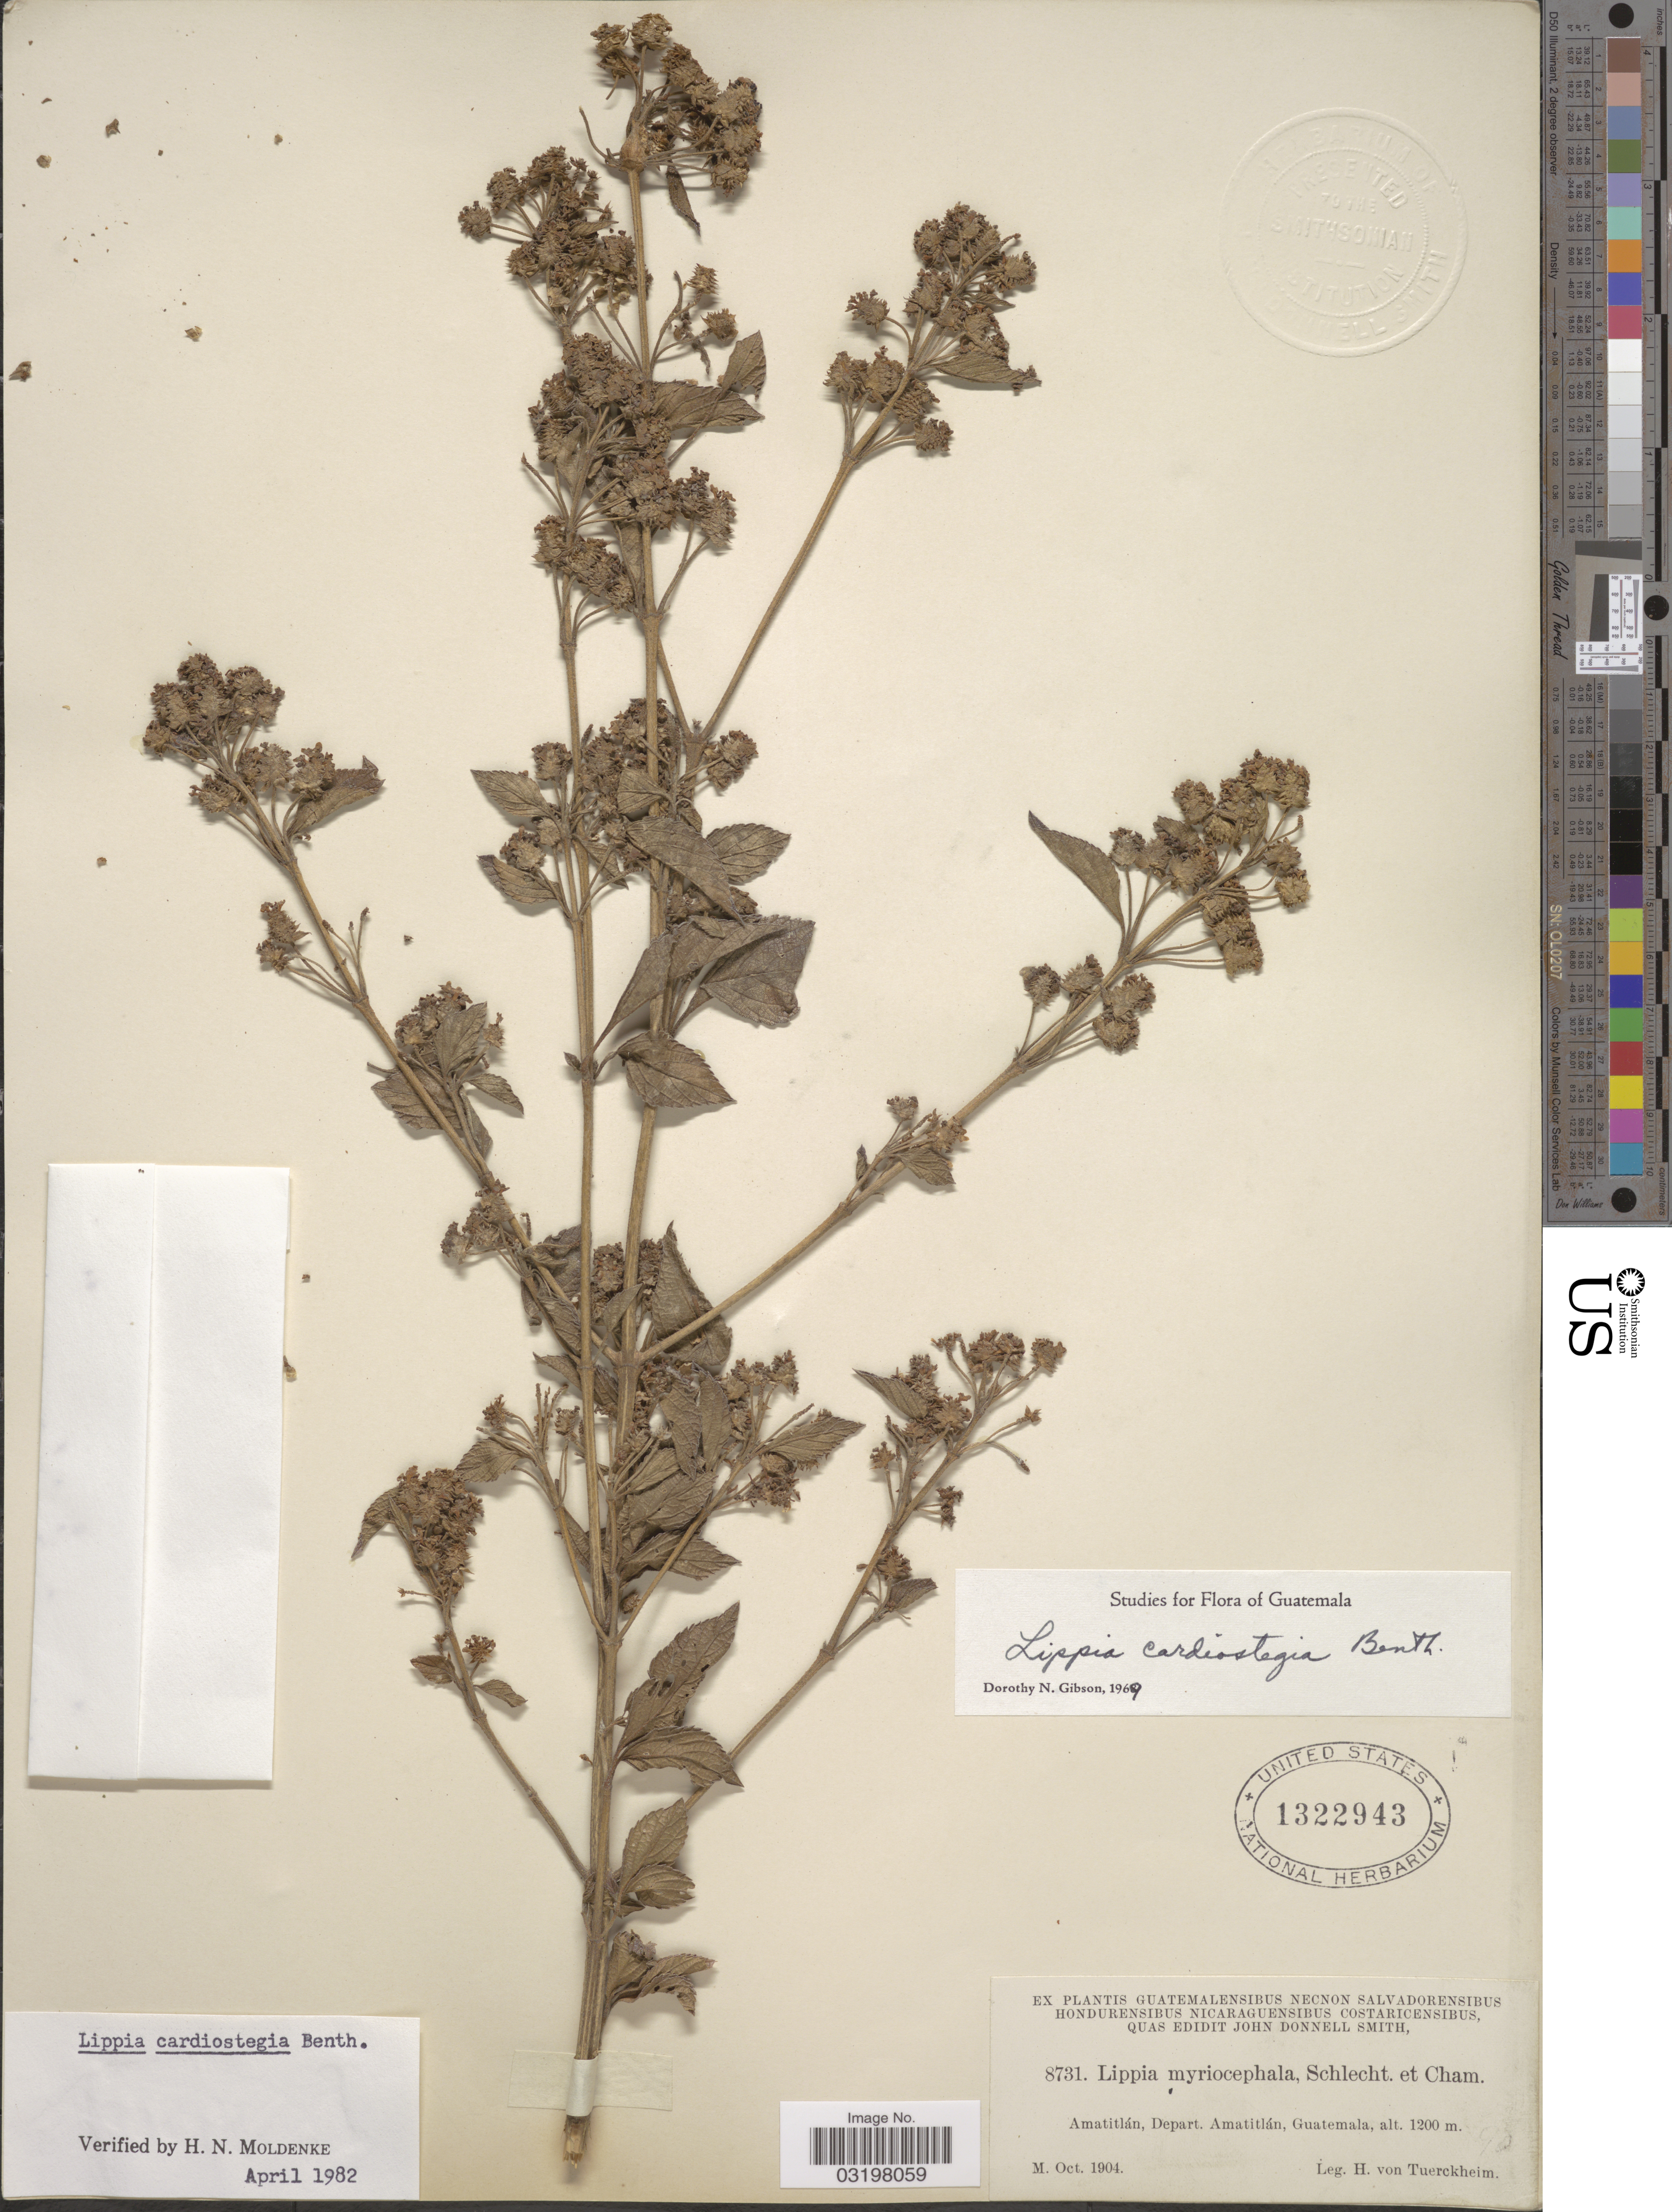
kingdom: Plantae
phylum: Tracheophyta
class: Magnoliopsida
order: Lamiales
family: Verbenaceae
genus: Lippia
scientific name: Lippia cardiostegia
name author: Benth.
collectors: H. von Türckheim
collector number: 8731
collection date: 1904-10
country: Guatemala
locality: Amatitlán, Depart. Amatitlán.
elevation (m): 1200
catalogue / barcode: US 1322943